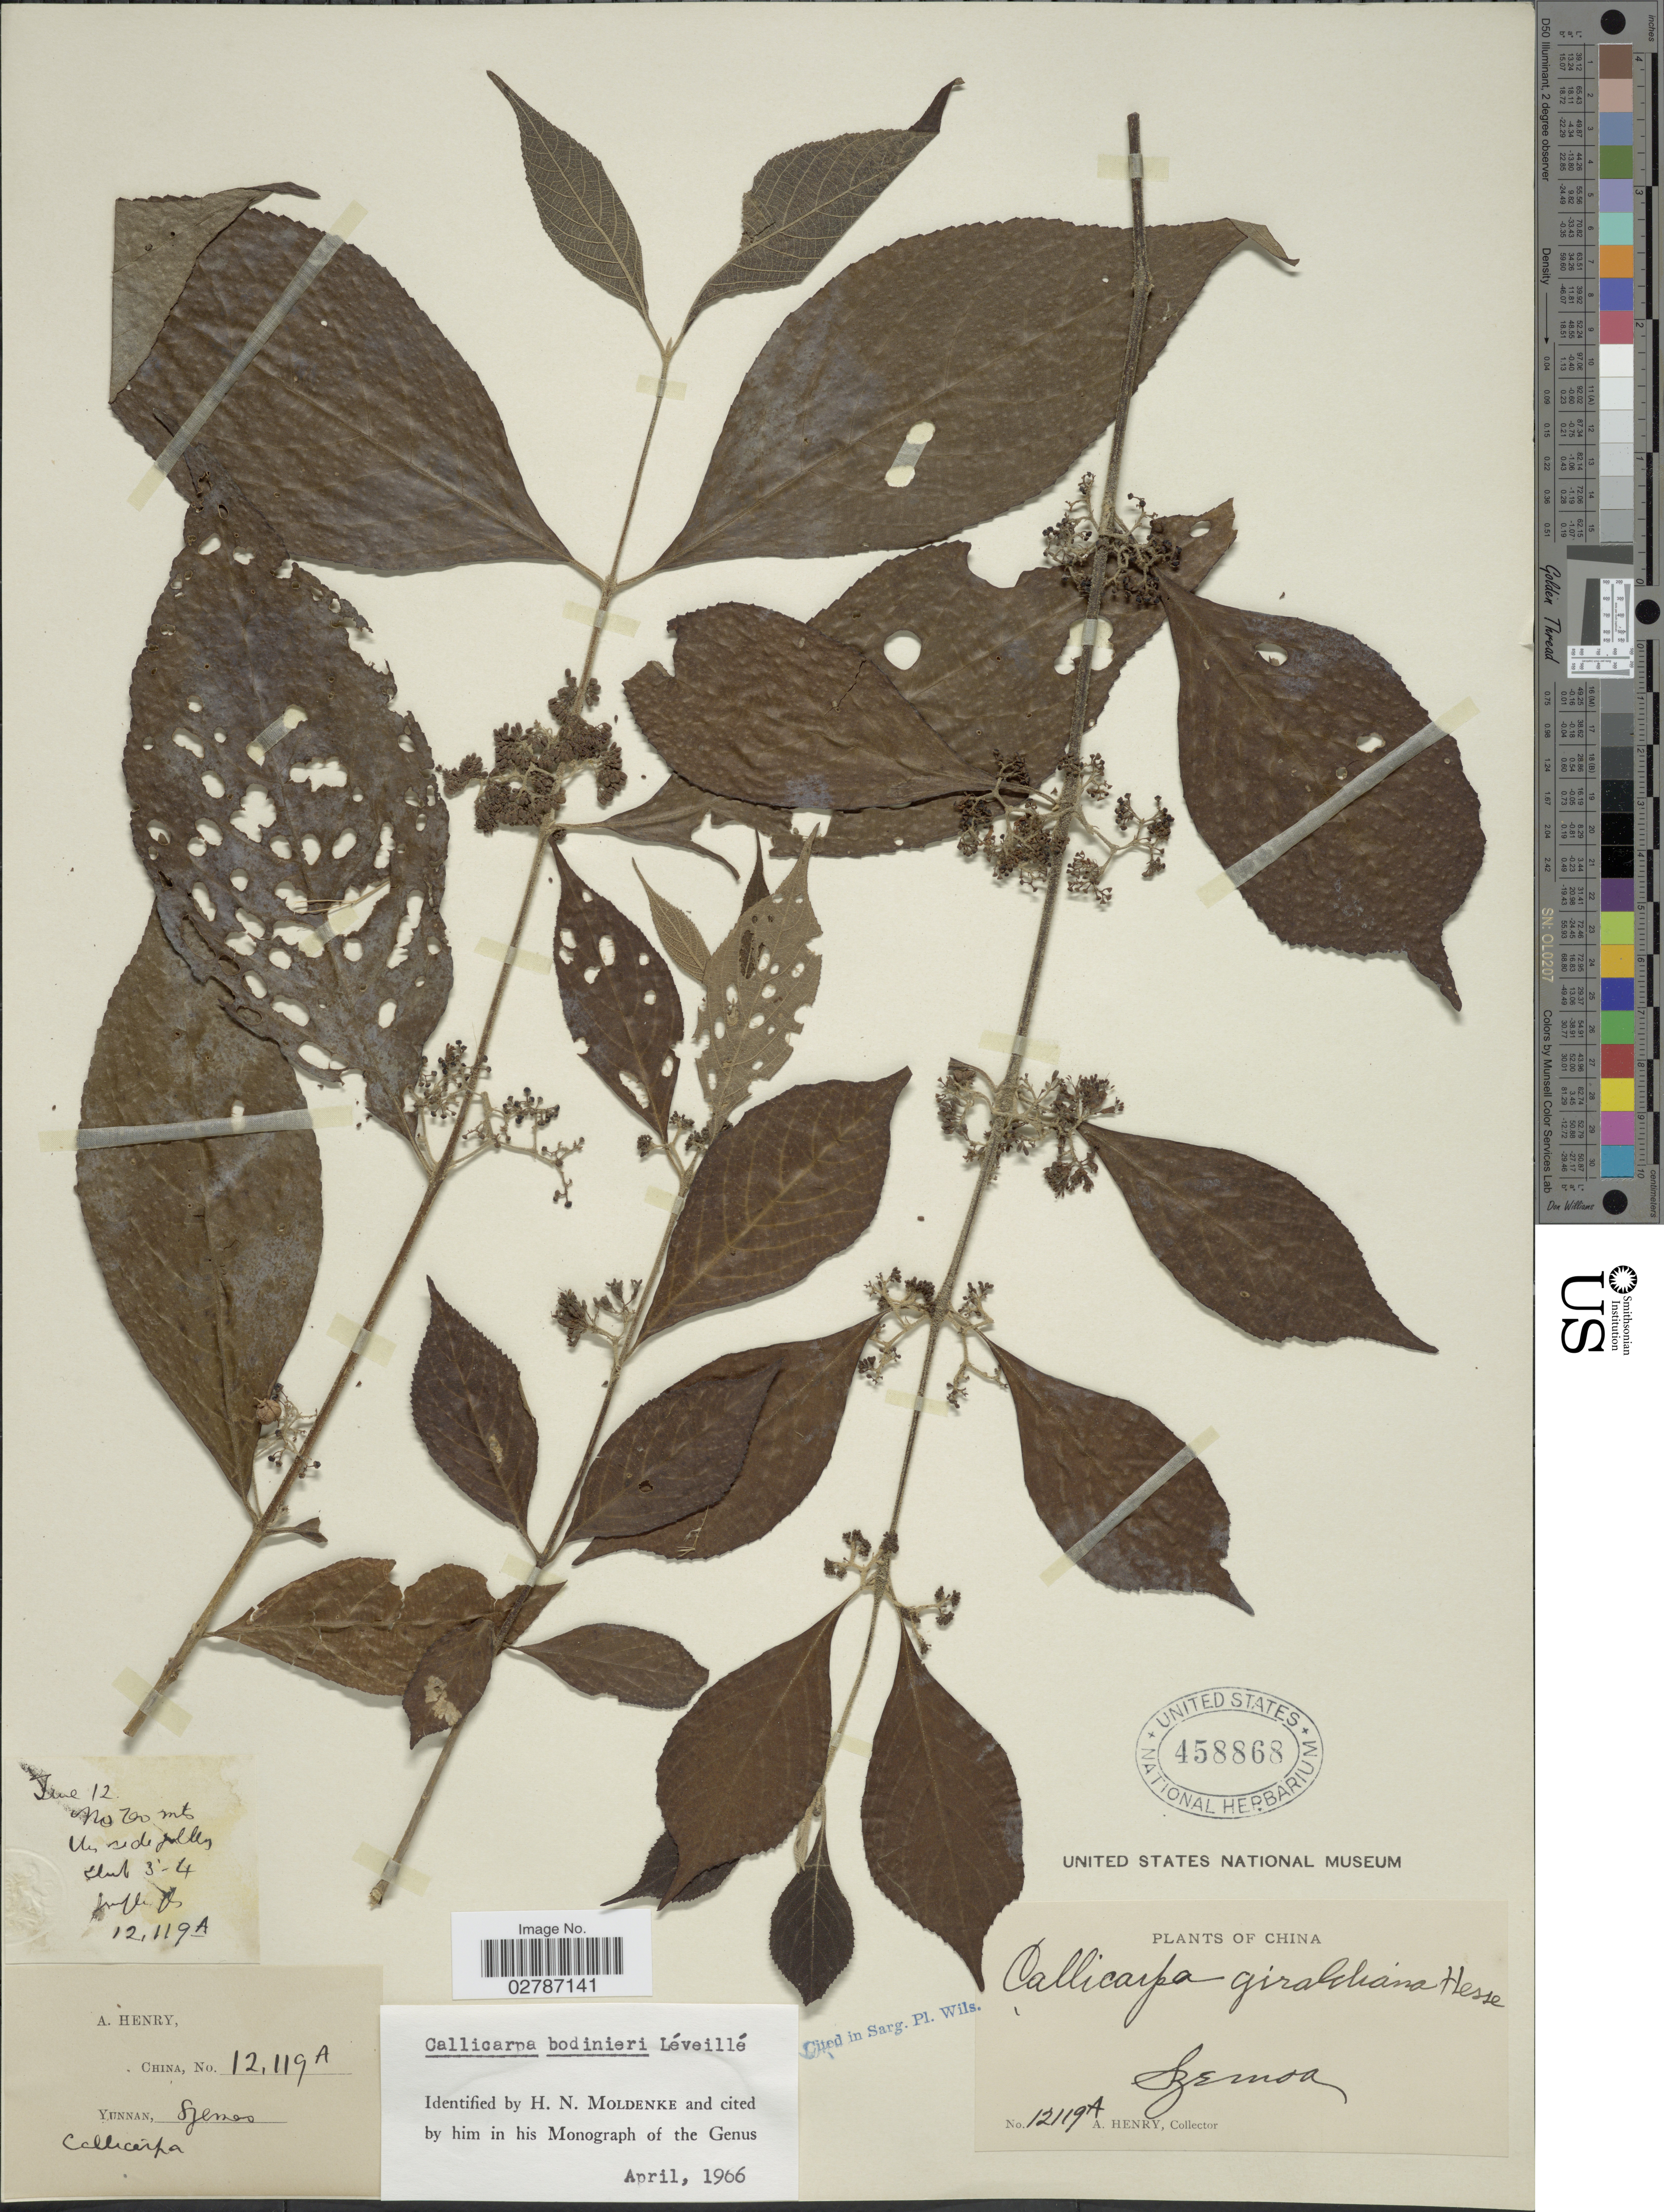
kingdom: Plantae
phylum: Tracheophyta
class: Magnoliopsida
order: Lamiales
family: Lamiaceae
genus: Callicarpa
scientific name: Callicarpa bodinieri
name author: H. Lév.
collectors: A. Henry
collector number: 12119 A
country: China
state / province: Yunnan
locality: Szemoa. No Teo mts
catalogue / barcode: US 458868